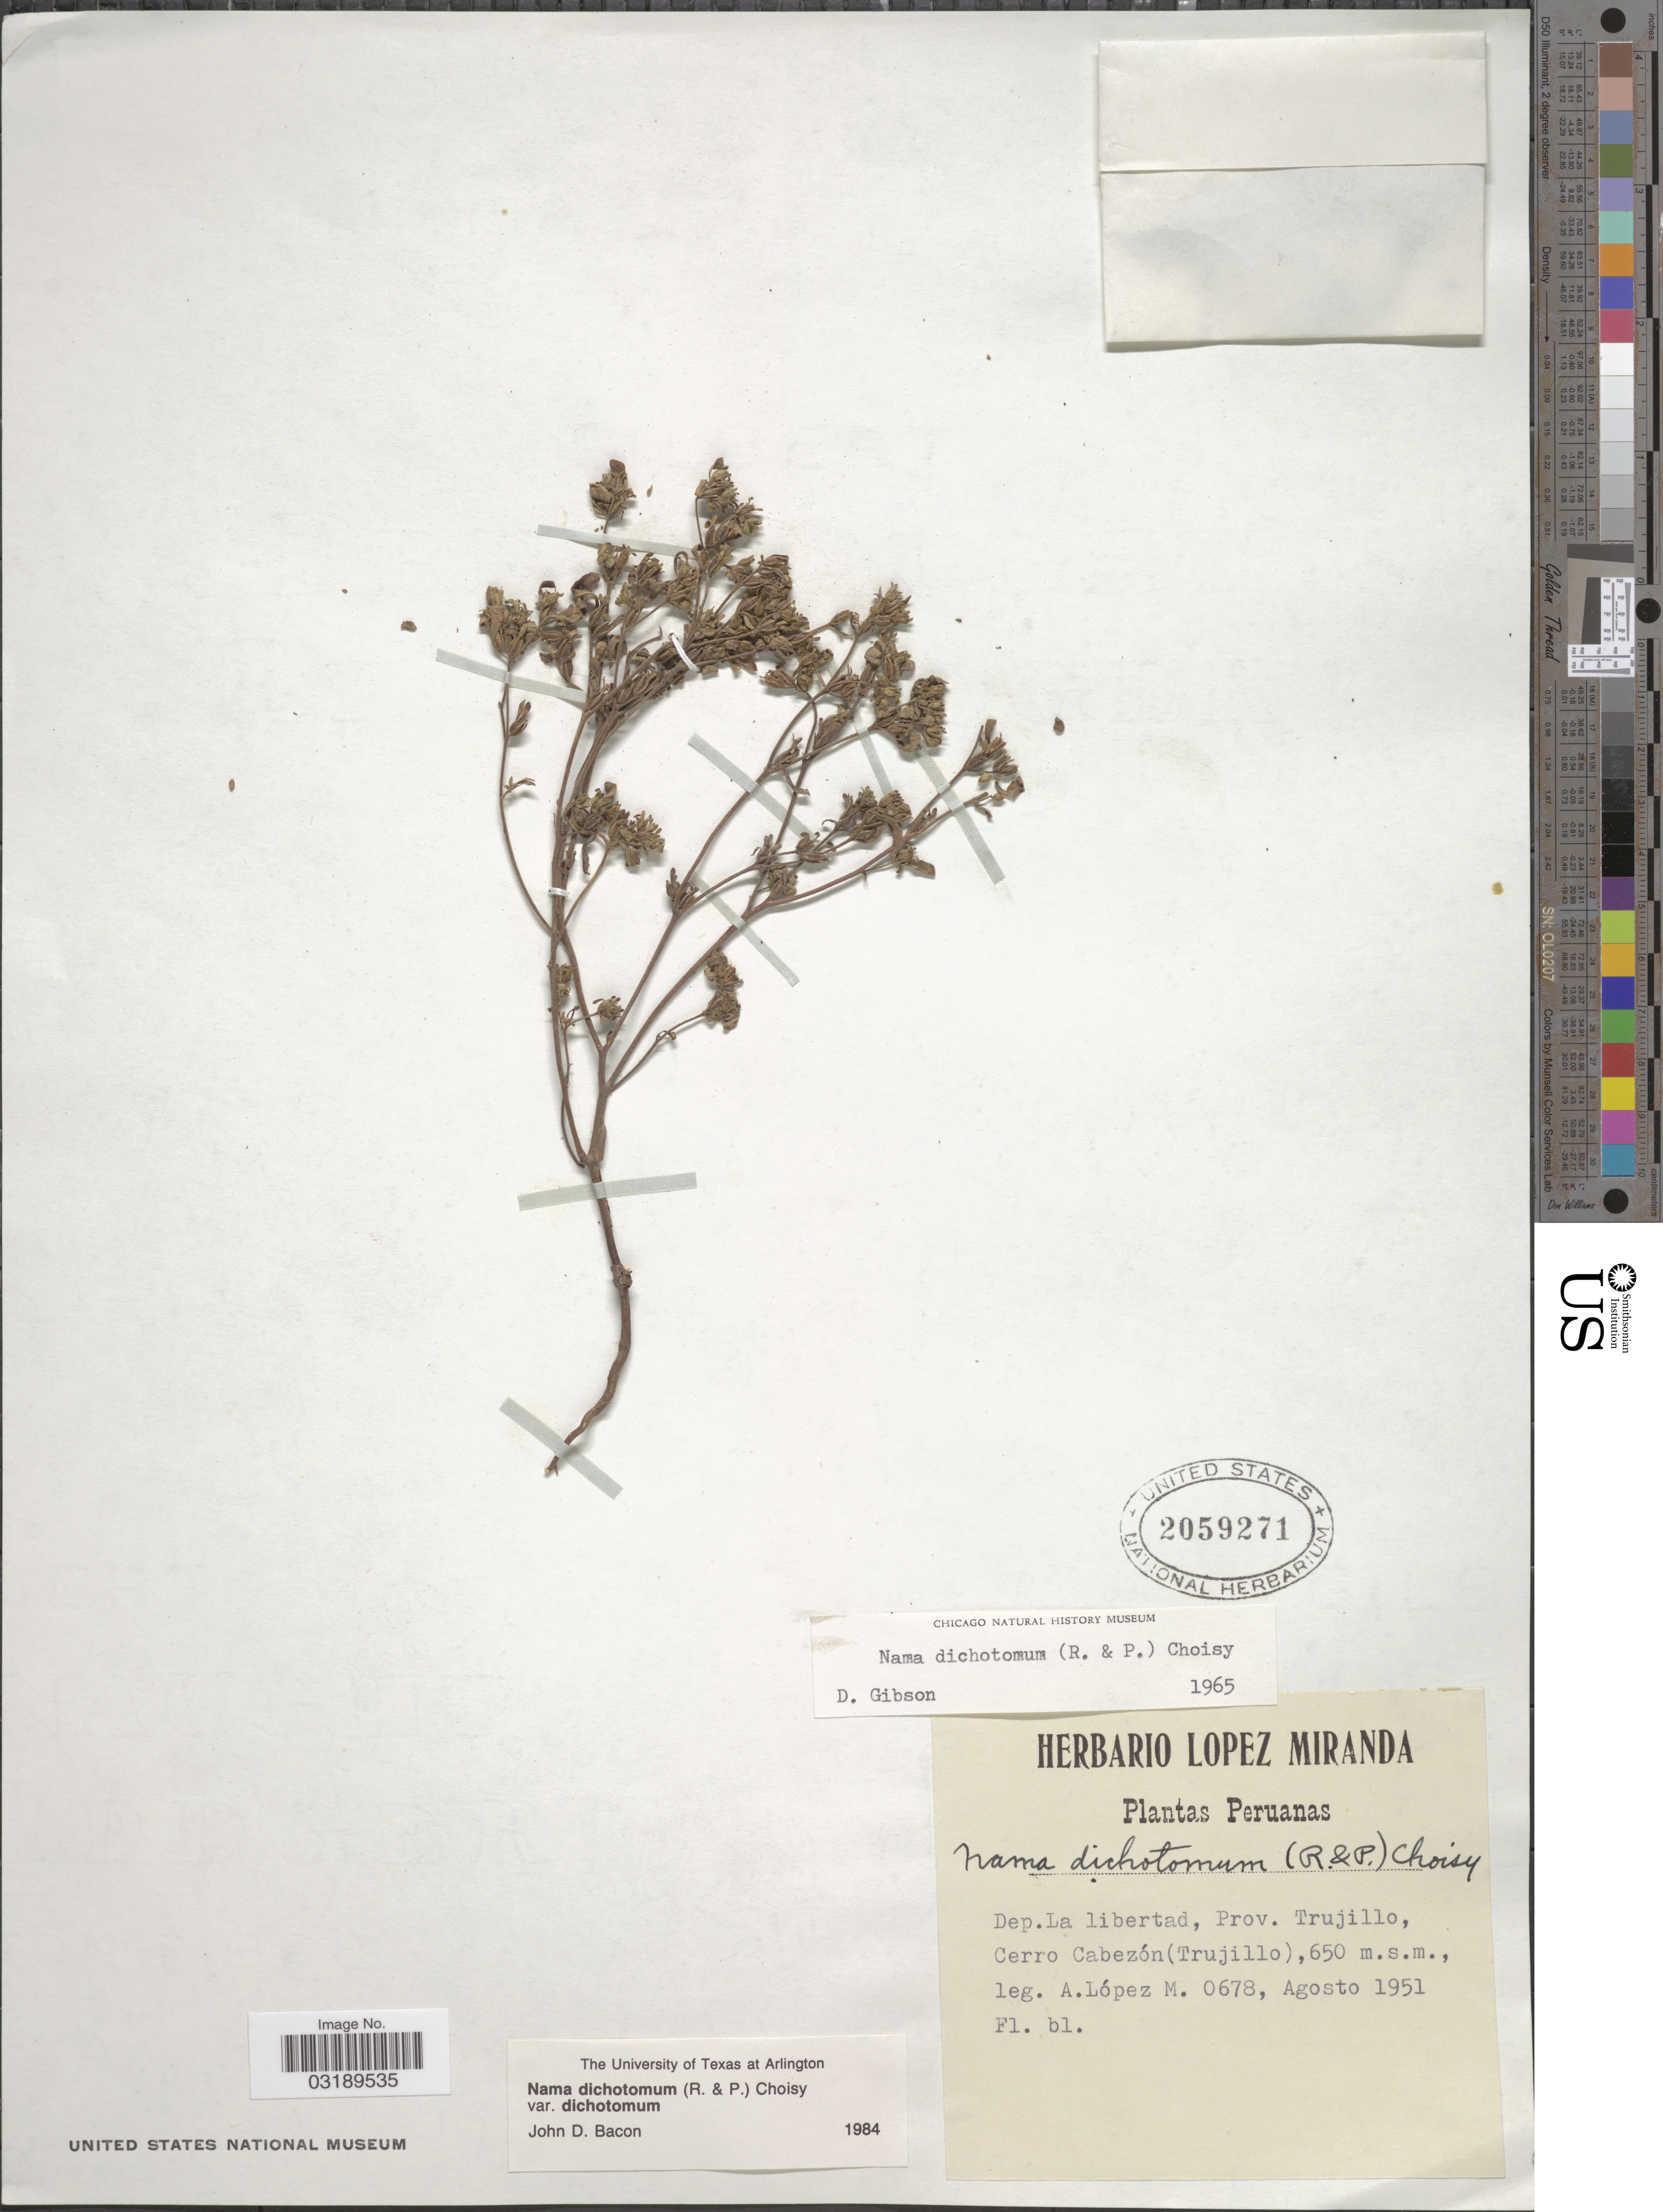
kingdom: Plantae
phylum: Tracheophyta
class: Magnoliopsida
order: Boraginales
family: Namaceae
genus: Nama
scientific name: Nama dichotoma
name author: (Ruiz & Pav.) Choisy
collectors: A. López M.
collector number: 0678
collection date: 1951-08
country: Peru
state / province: La Libertad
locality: Dep. La Libertad, Prov. Trujillo, Cerro Cabezón (Trujillo).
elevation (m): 650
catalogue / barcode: US 2059271